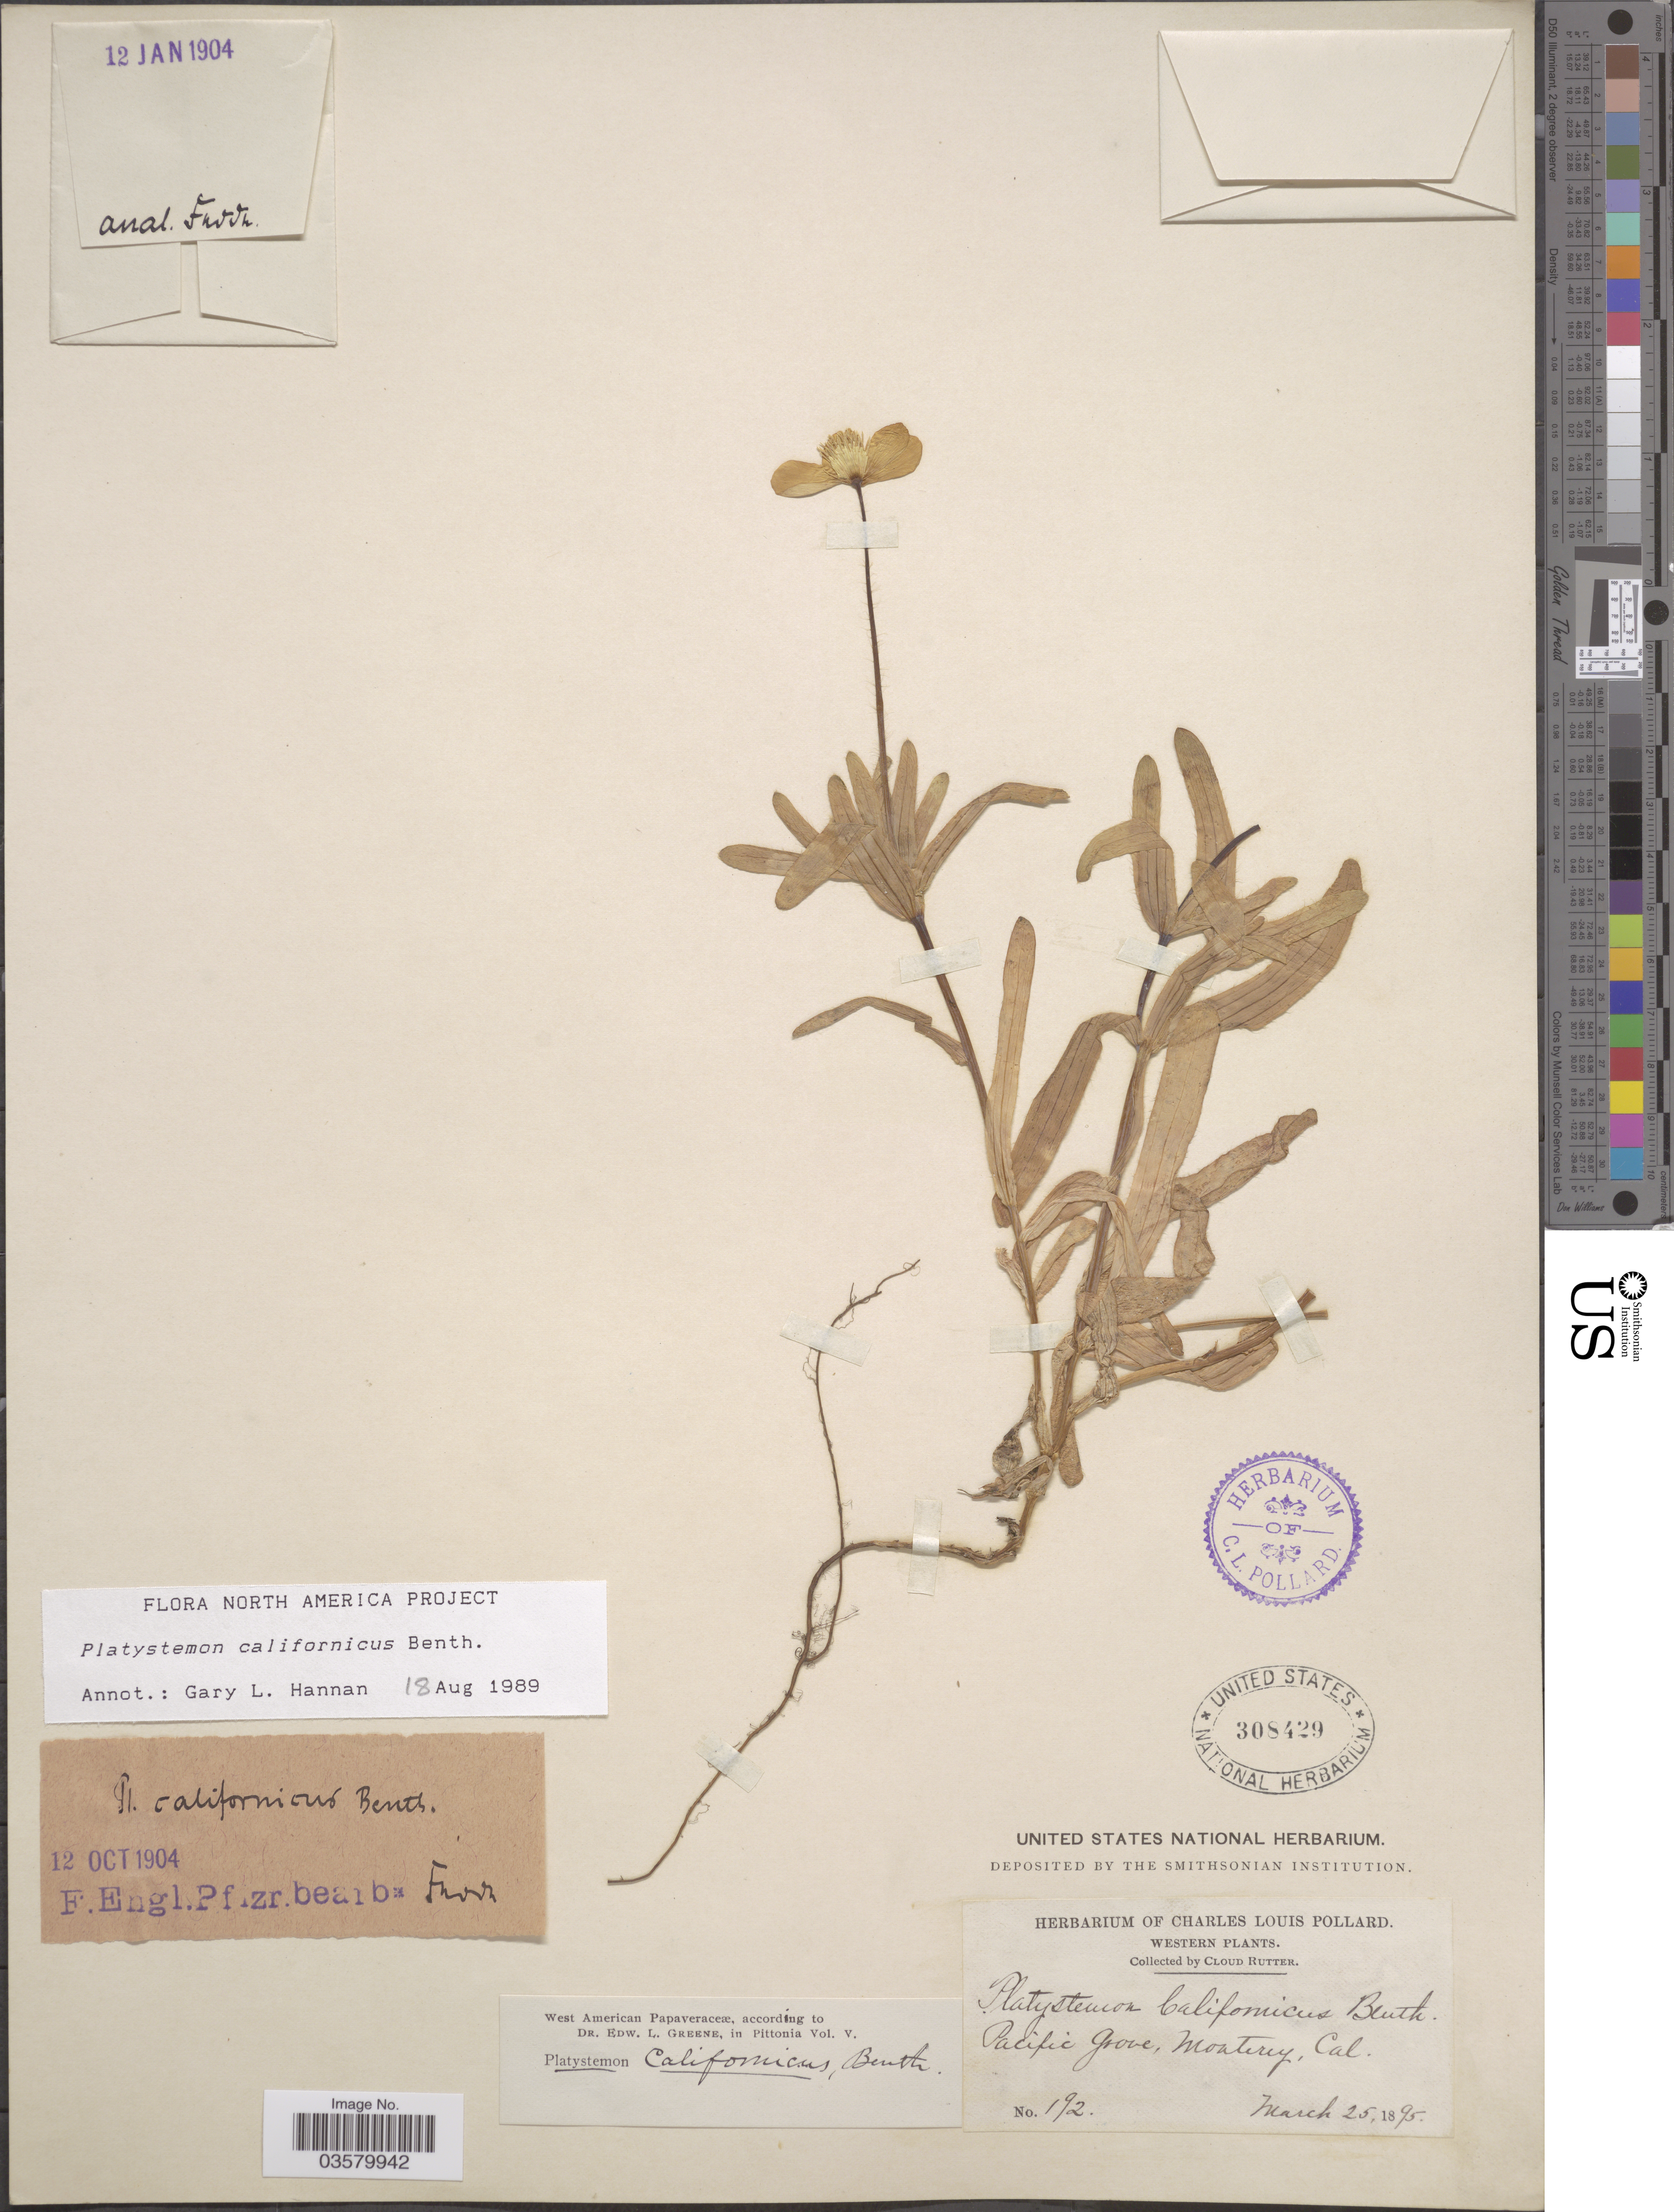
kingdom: Plantae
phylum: Tracheophyta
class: Magnoliopsida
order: Ranunculales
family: Papaveraceae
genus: Platystemon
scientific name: Platystemon californicus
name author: Benth.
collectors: C. Rutter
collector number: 192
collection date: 1895-03-25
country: United States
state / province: California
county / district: Monterey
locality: Western. Pacific Grove, Monterey.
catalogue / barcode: US 308429